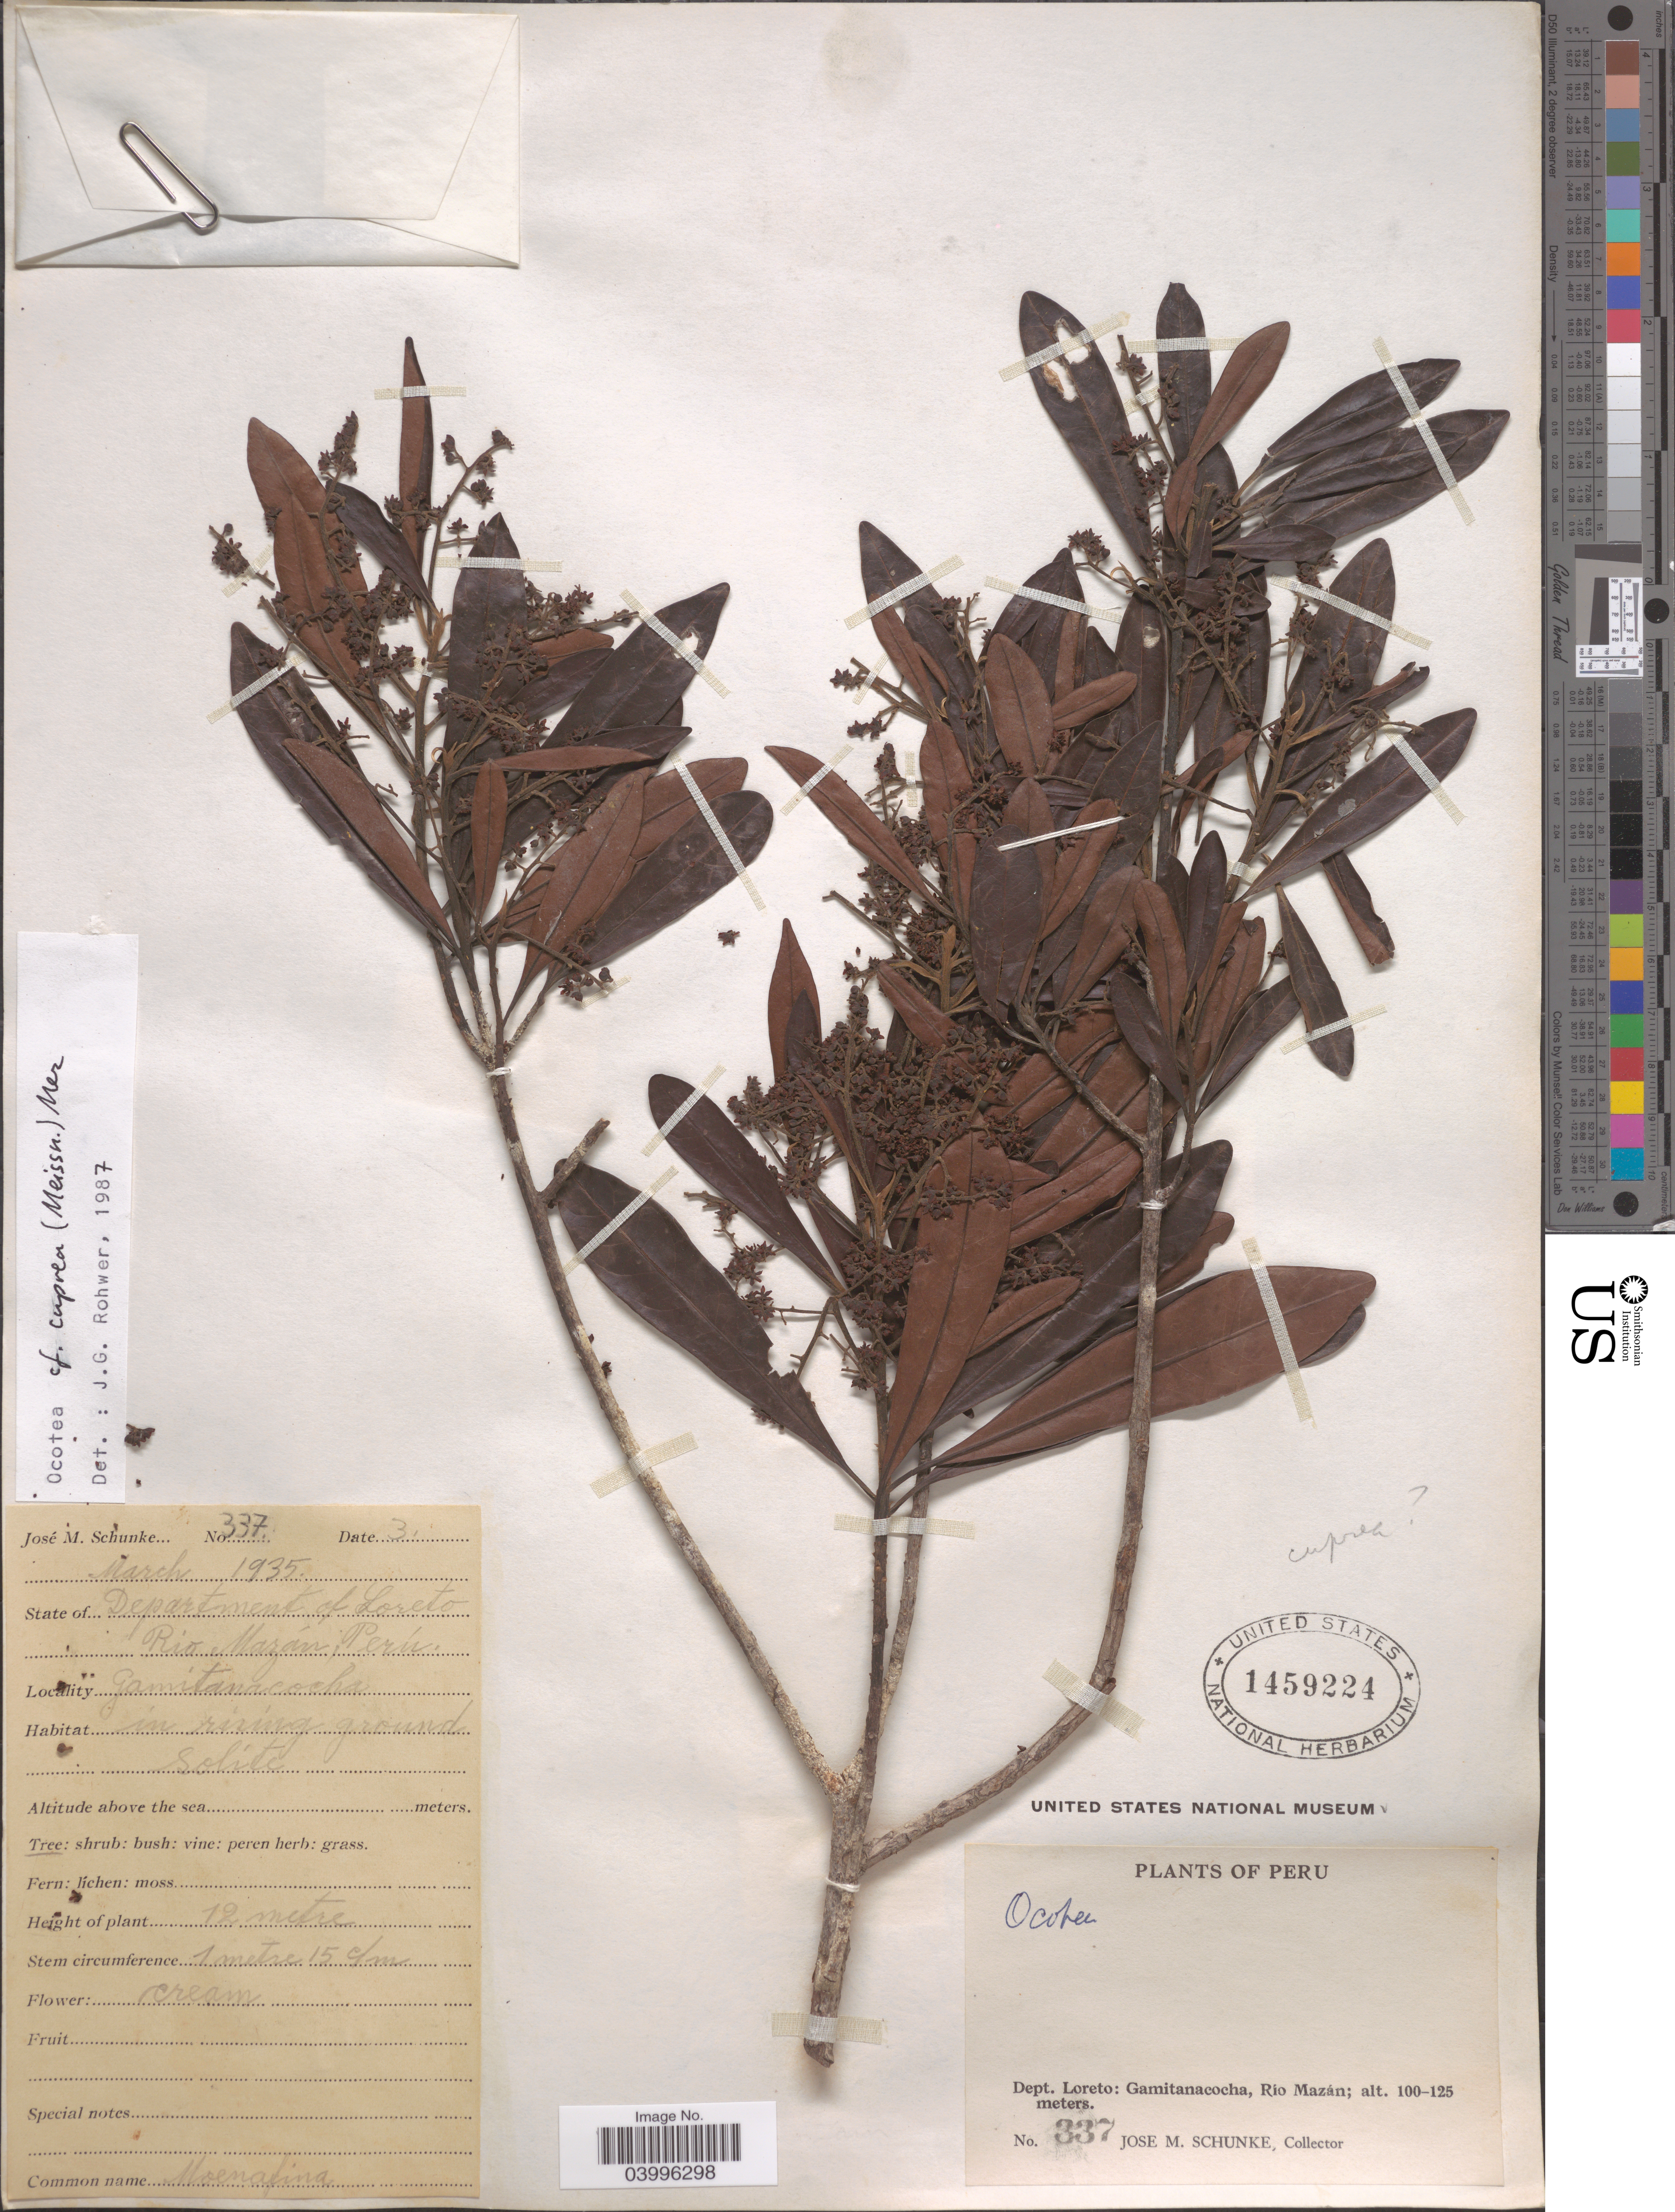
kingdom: Plantae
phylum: Tracheophyta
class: Magnoliopsida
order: Laurales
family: Lauraceae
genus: Ocotea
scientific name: Ocotea cuprea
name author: (Meisn.) Mez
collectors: J. M. Schunke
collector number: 337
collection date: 1935-03-03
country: Peru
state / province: Loreto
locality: Department of Loreto. Río Mazán. Gamitanacocha.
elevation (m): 100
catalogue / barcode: US 1459224